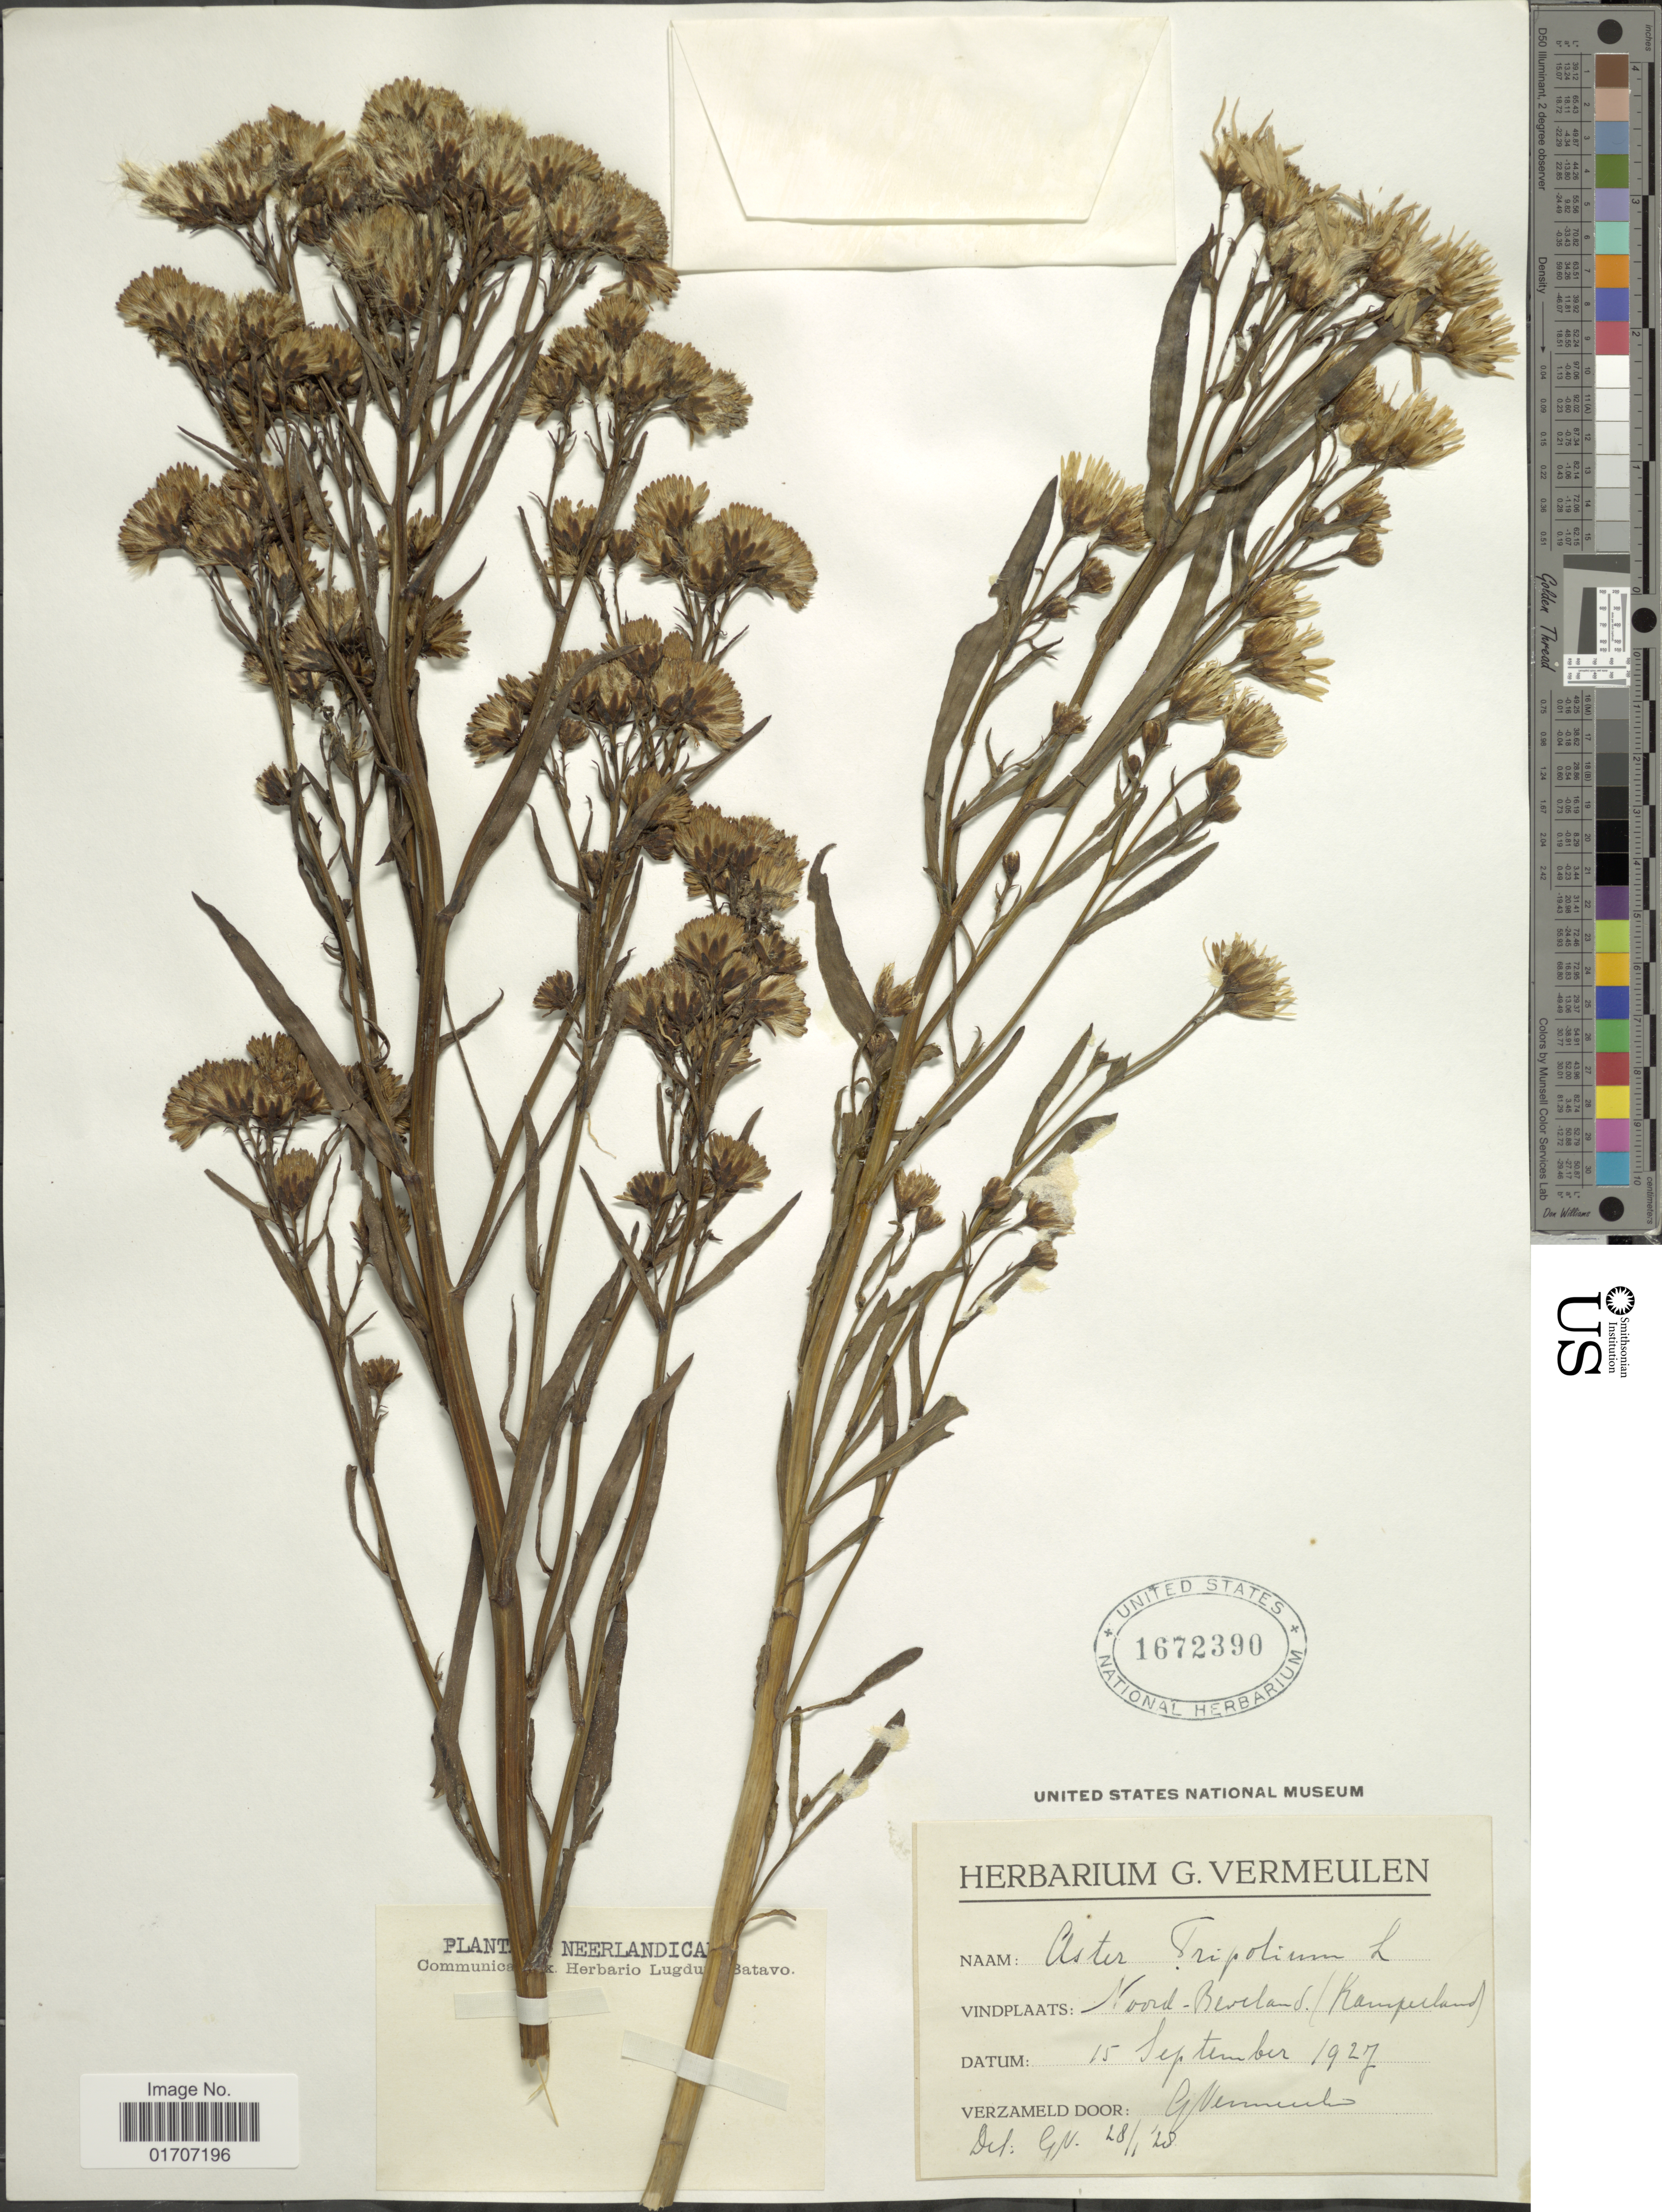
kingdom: Plantae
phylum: Tracheophyta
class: Magnoliopsida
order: Asterales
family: Asteraceae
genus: Tripolium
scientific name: Tripolium pannonicum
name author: (Jacq.) Dobrocz.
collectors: G. Vermeulen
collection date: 1927-09-15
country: Netherlands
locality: Noord-Beweland (Kamperland)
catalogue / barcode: US 1672390